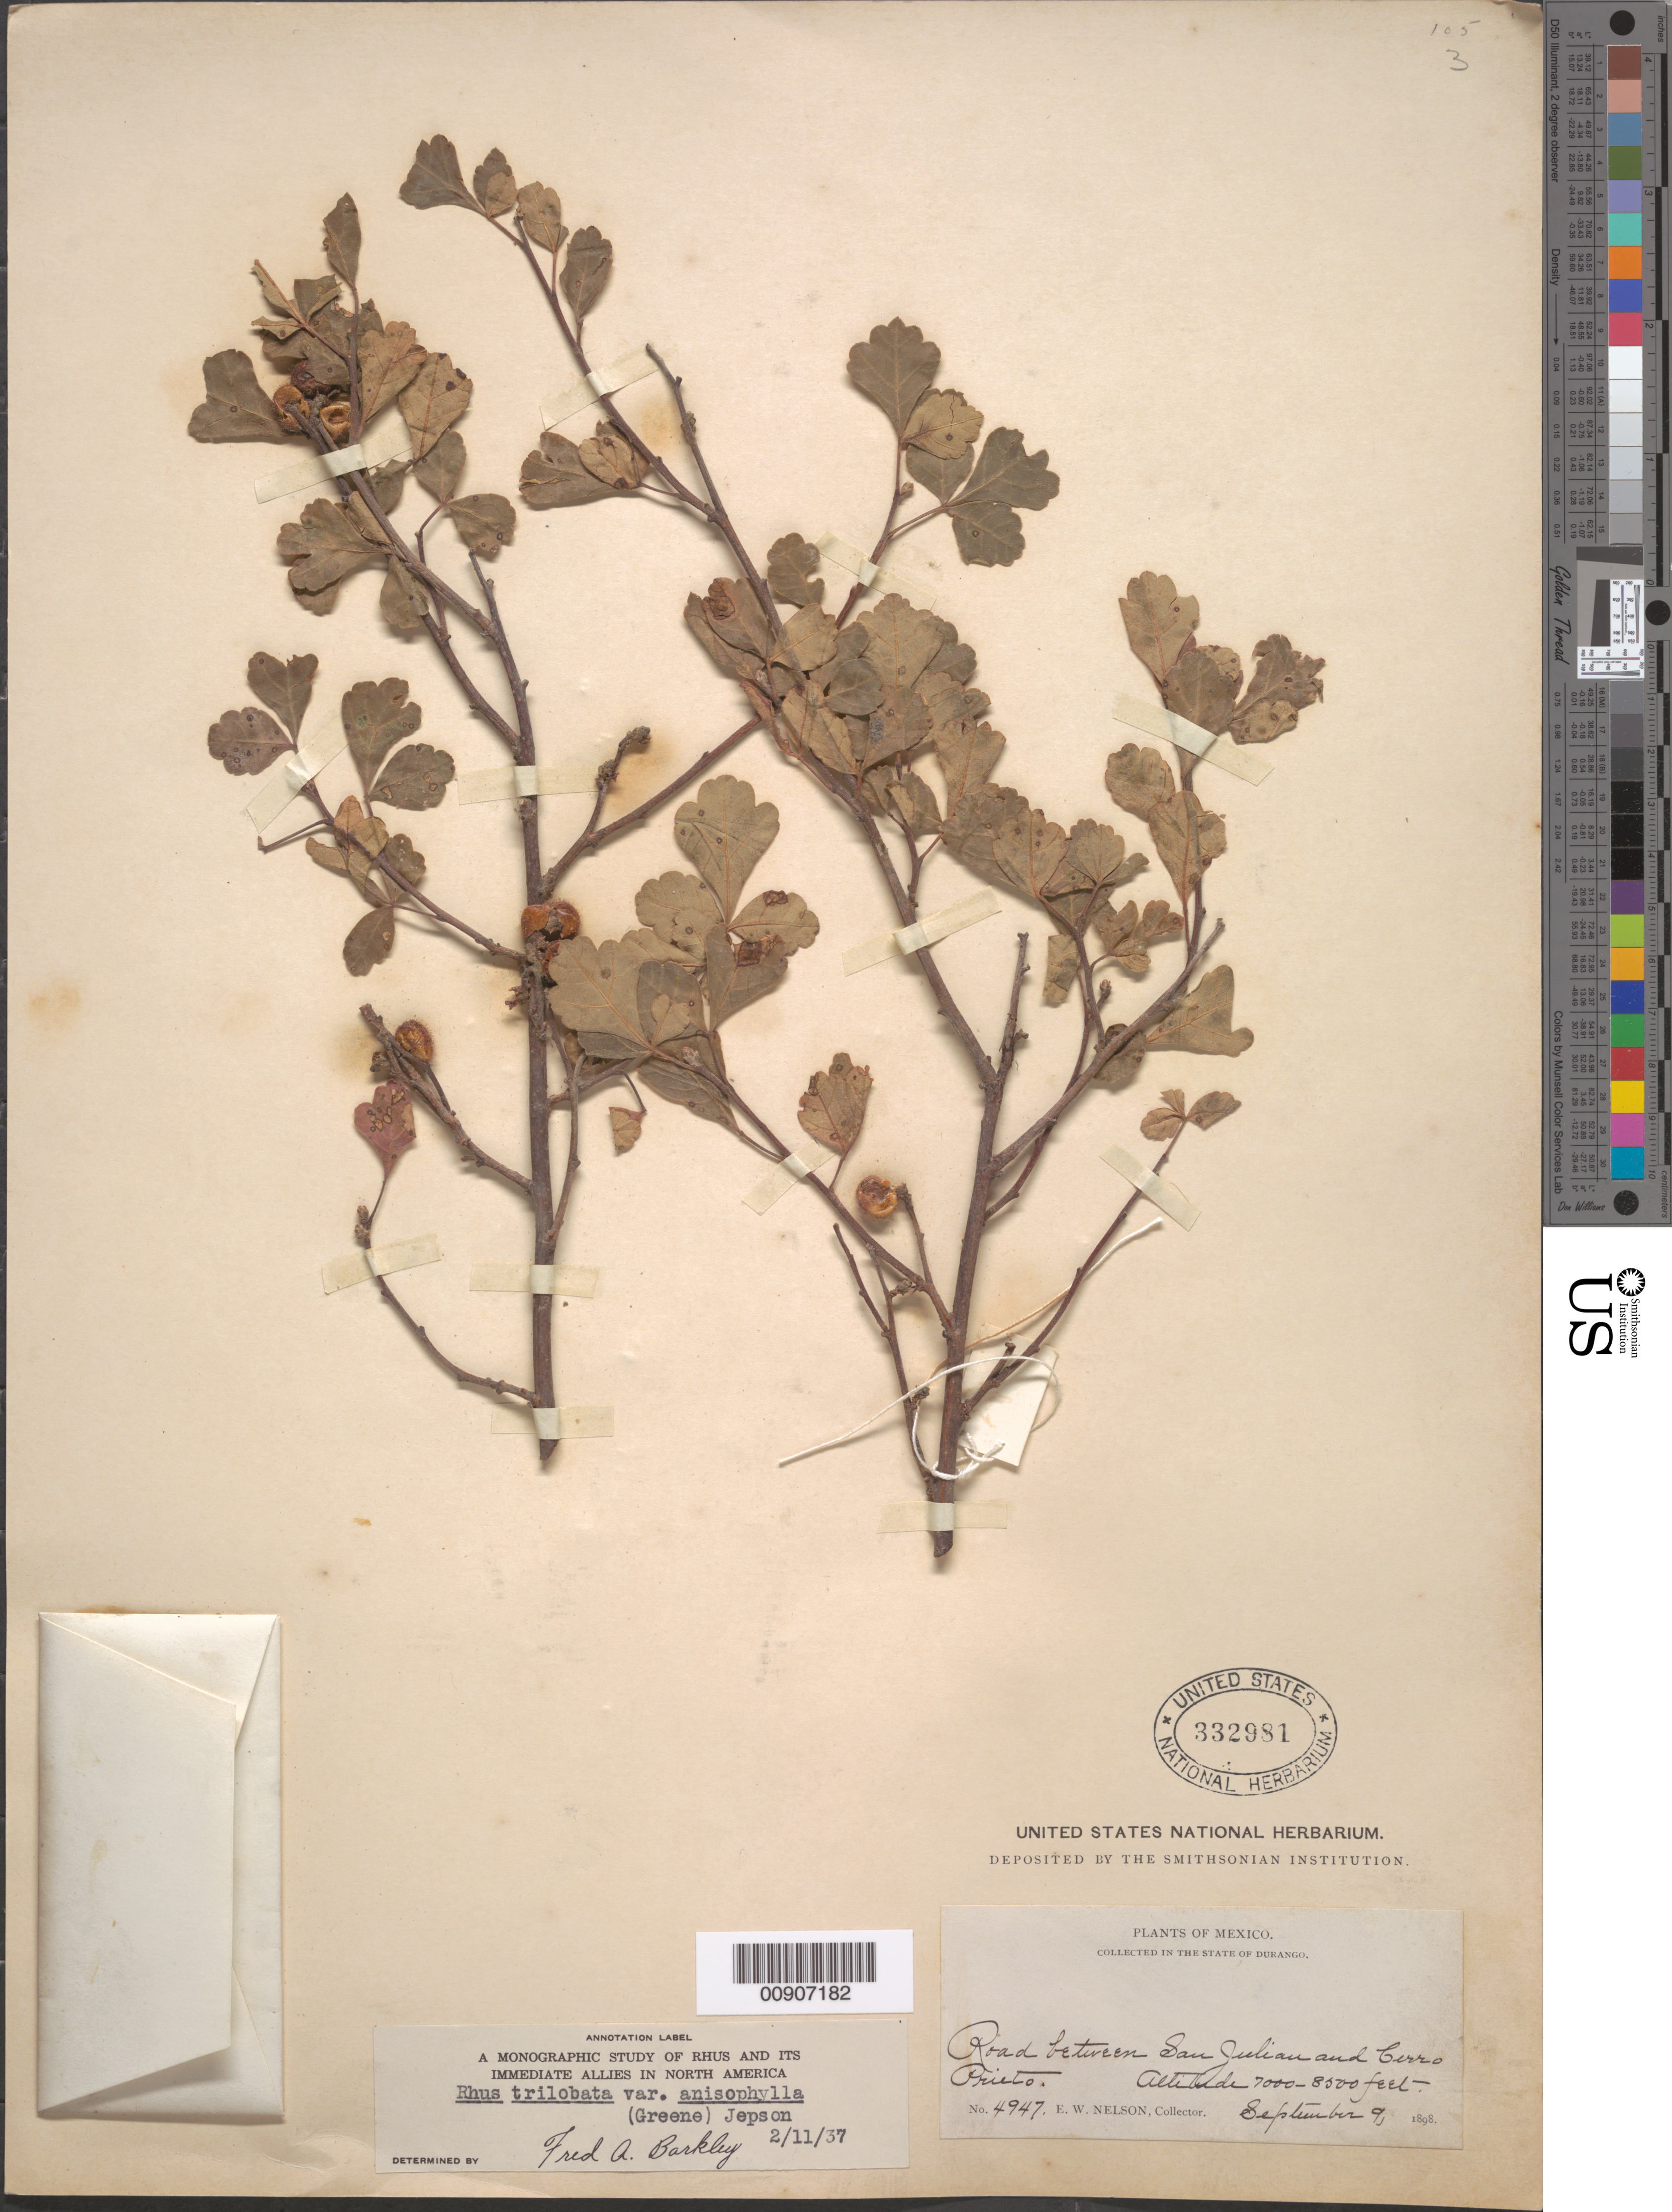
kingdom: Plantae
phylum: Tracheophyta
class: Magnoliopsida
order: Sapindales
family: Anacardiaceae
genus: Rhus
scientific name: Rhus trilobata var. anisophylla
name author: (Greene) Jeps.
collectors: E. W. Nelson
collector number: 4947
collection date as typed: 09 Sep 1898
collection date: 1898-09-09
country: Mexico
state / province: Durango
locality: Road between San Julian and Cerro Prieto.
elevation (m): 2134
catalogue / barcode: US 332981